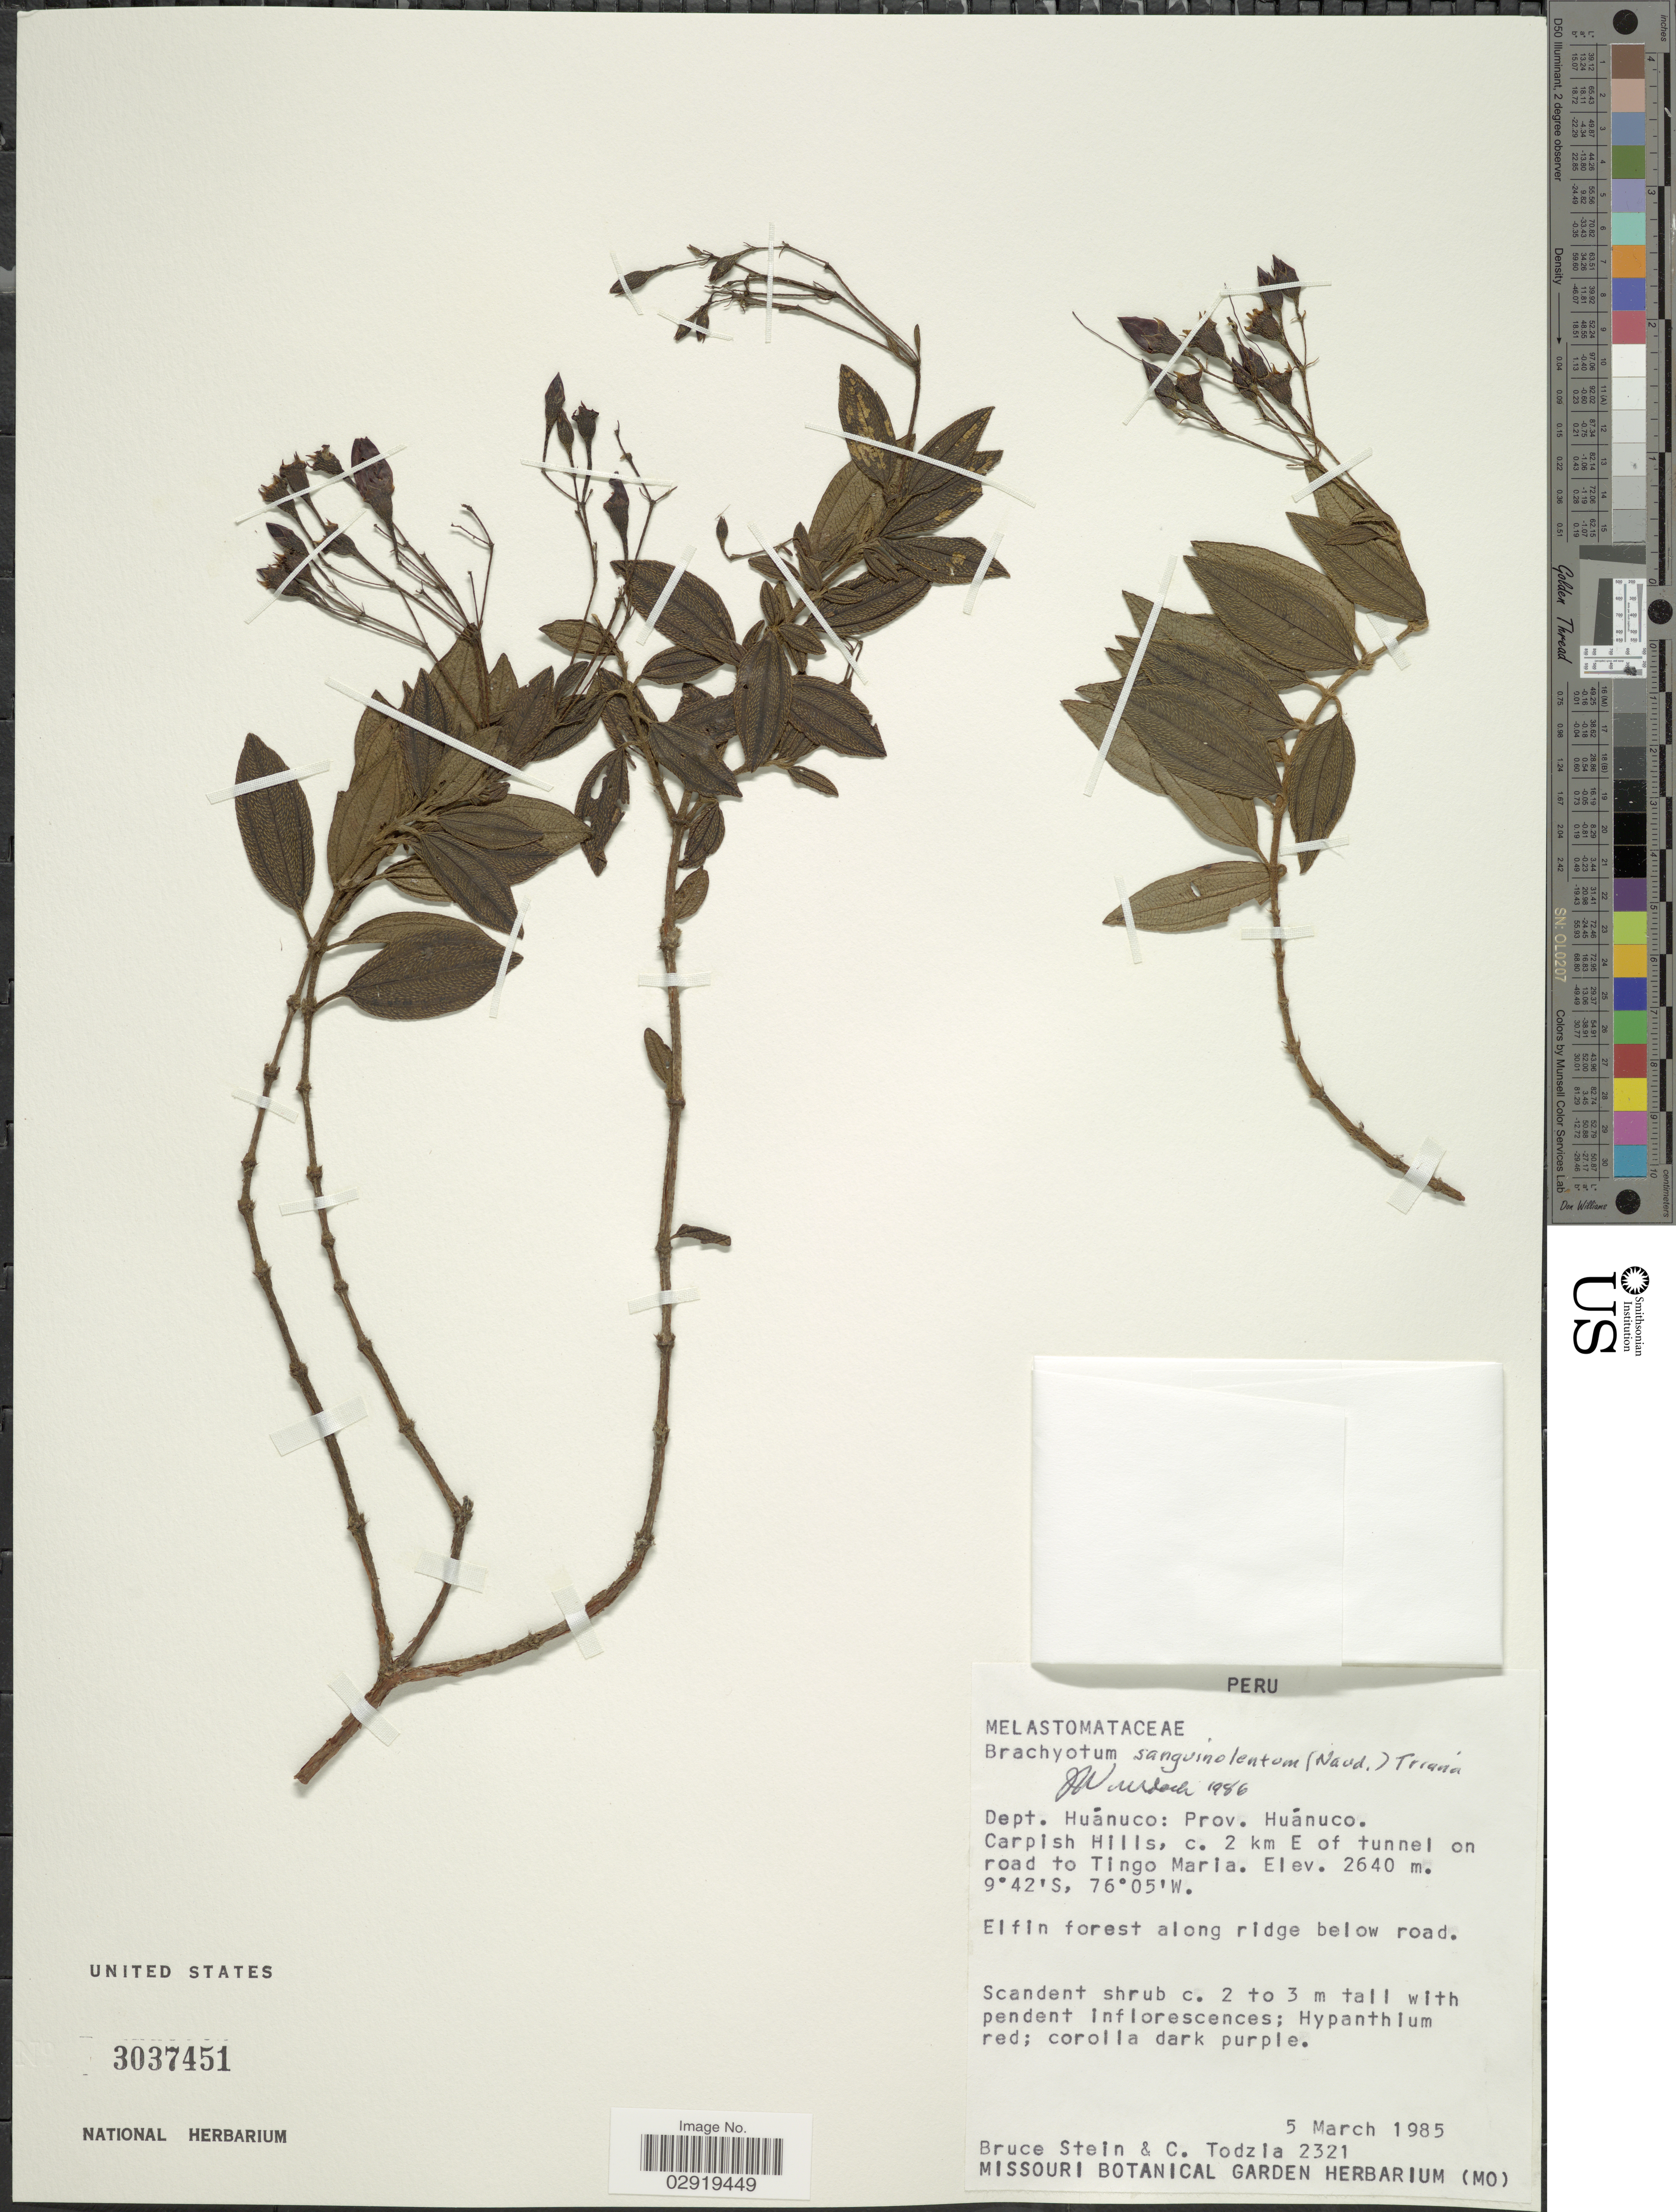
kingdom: Plantae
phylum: Tracheophyta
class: Magnoliopsida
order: Myrtales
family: Melastomataceae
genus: Brachyotum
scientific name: Brachyotum sanguinolentum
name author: (Naudin) Triana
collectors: B. A. Stein & C. A. Todzia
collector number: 2321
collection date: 1985-03-05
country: Peru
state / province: Huánuco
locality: Dept. Huánuco: Prov. Huánuco. Carpish Hills, c. 2 km E of tunnel on road to Tingo Maria.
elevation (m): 2640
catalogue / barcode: US 3037451